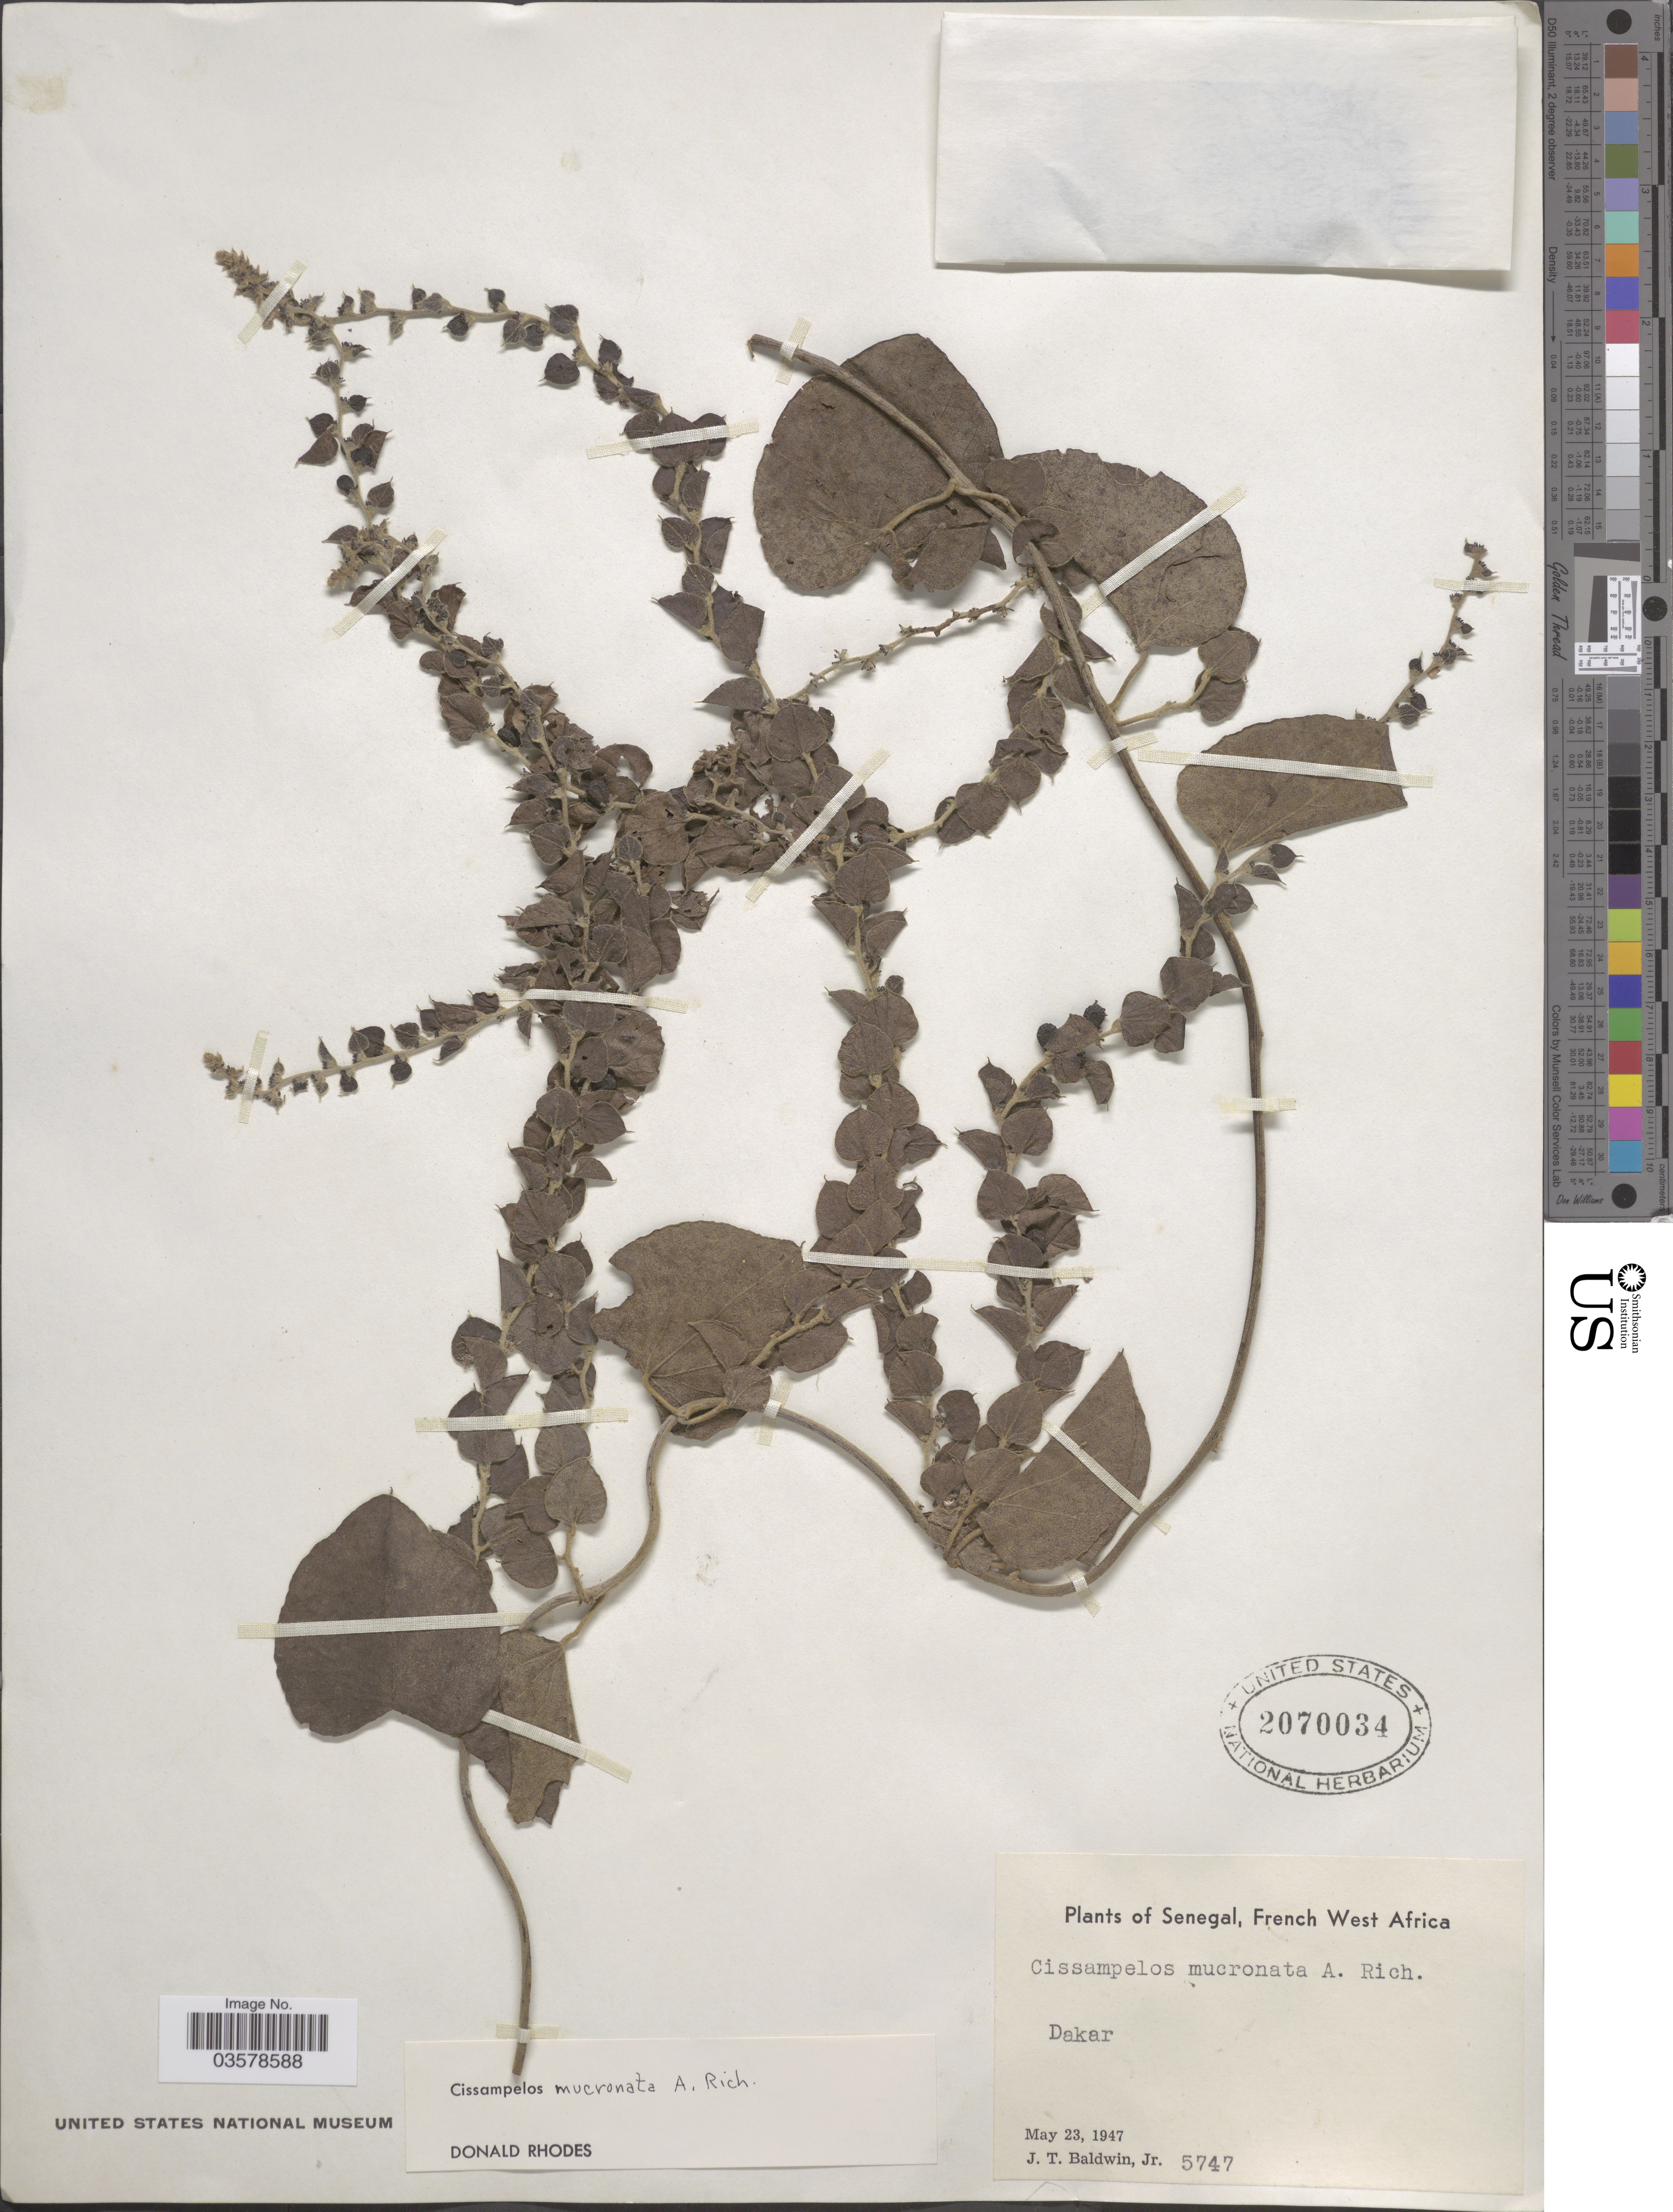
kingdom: Plantae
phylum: Tracheophyta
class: Magnoliopsida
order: Ranunculales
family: Menispermaceae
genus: Cissampelos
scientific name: Cissampelos mucronata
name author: A. Rich.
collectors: J. T. Baldwin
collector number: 5747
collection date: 1947-05-23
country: Senegal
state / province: Dakar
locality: French West Africa.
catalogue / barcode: US 2070034